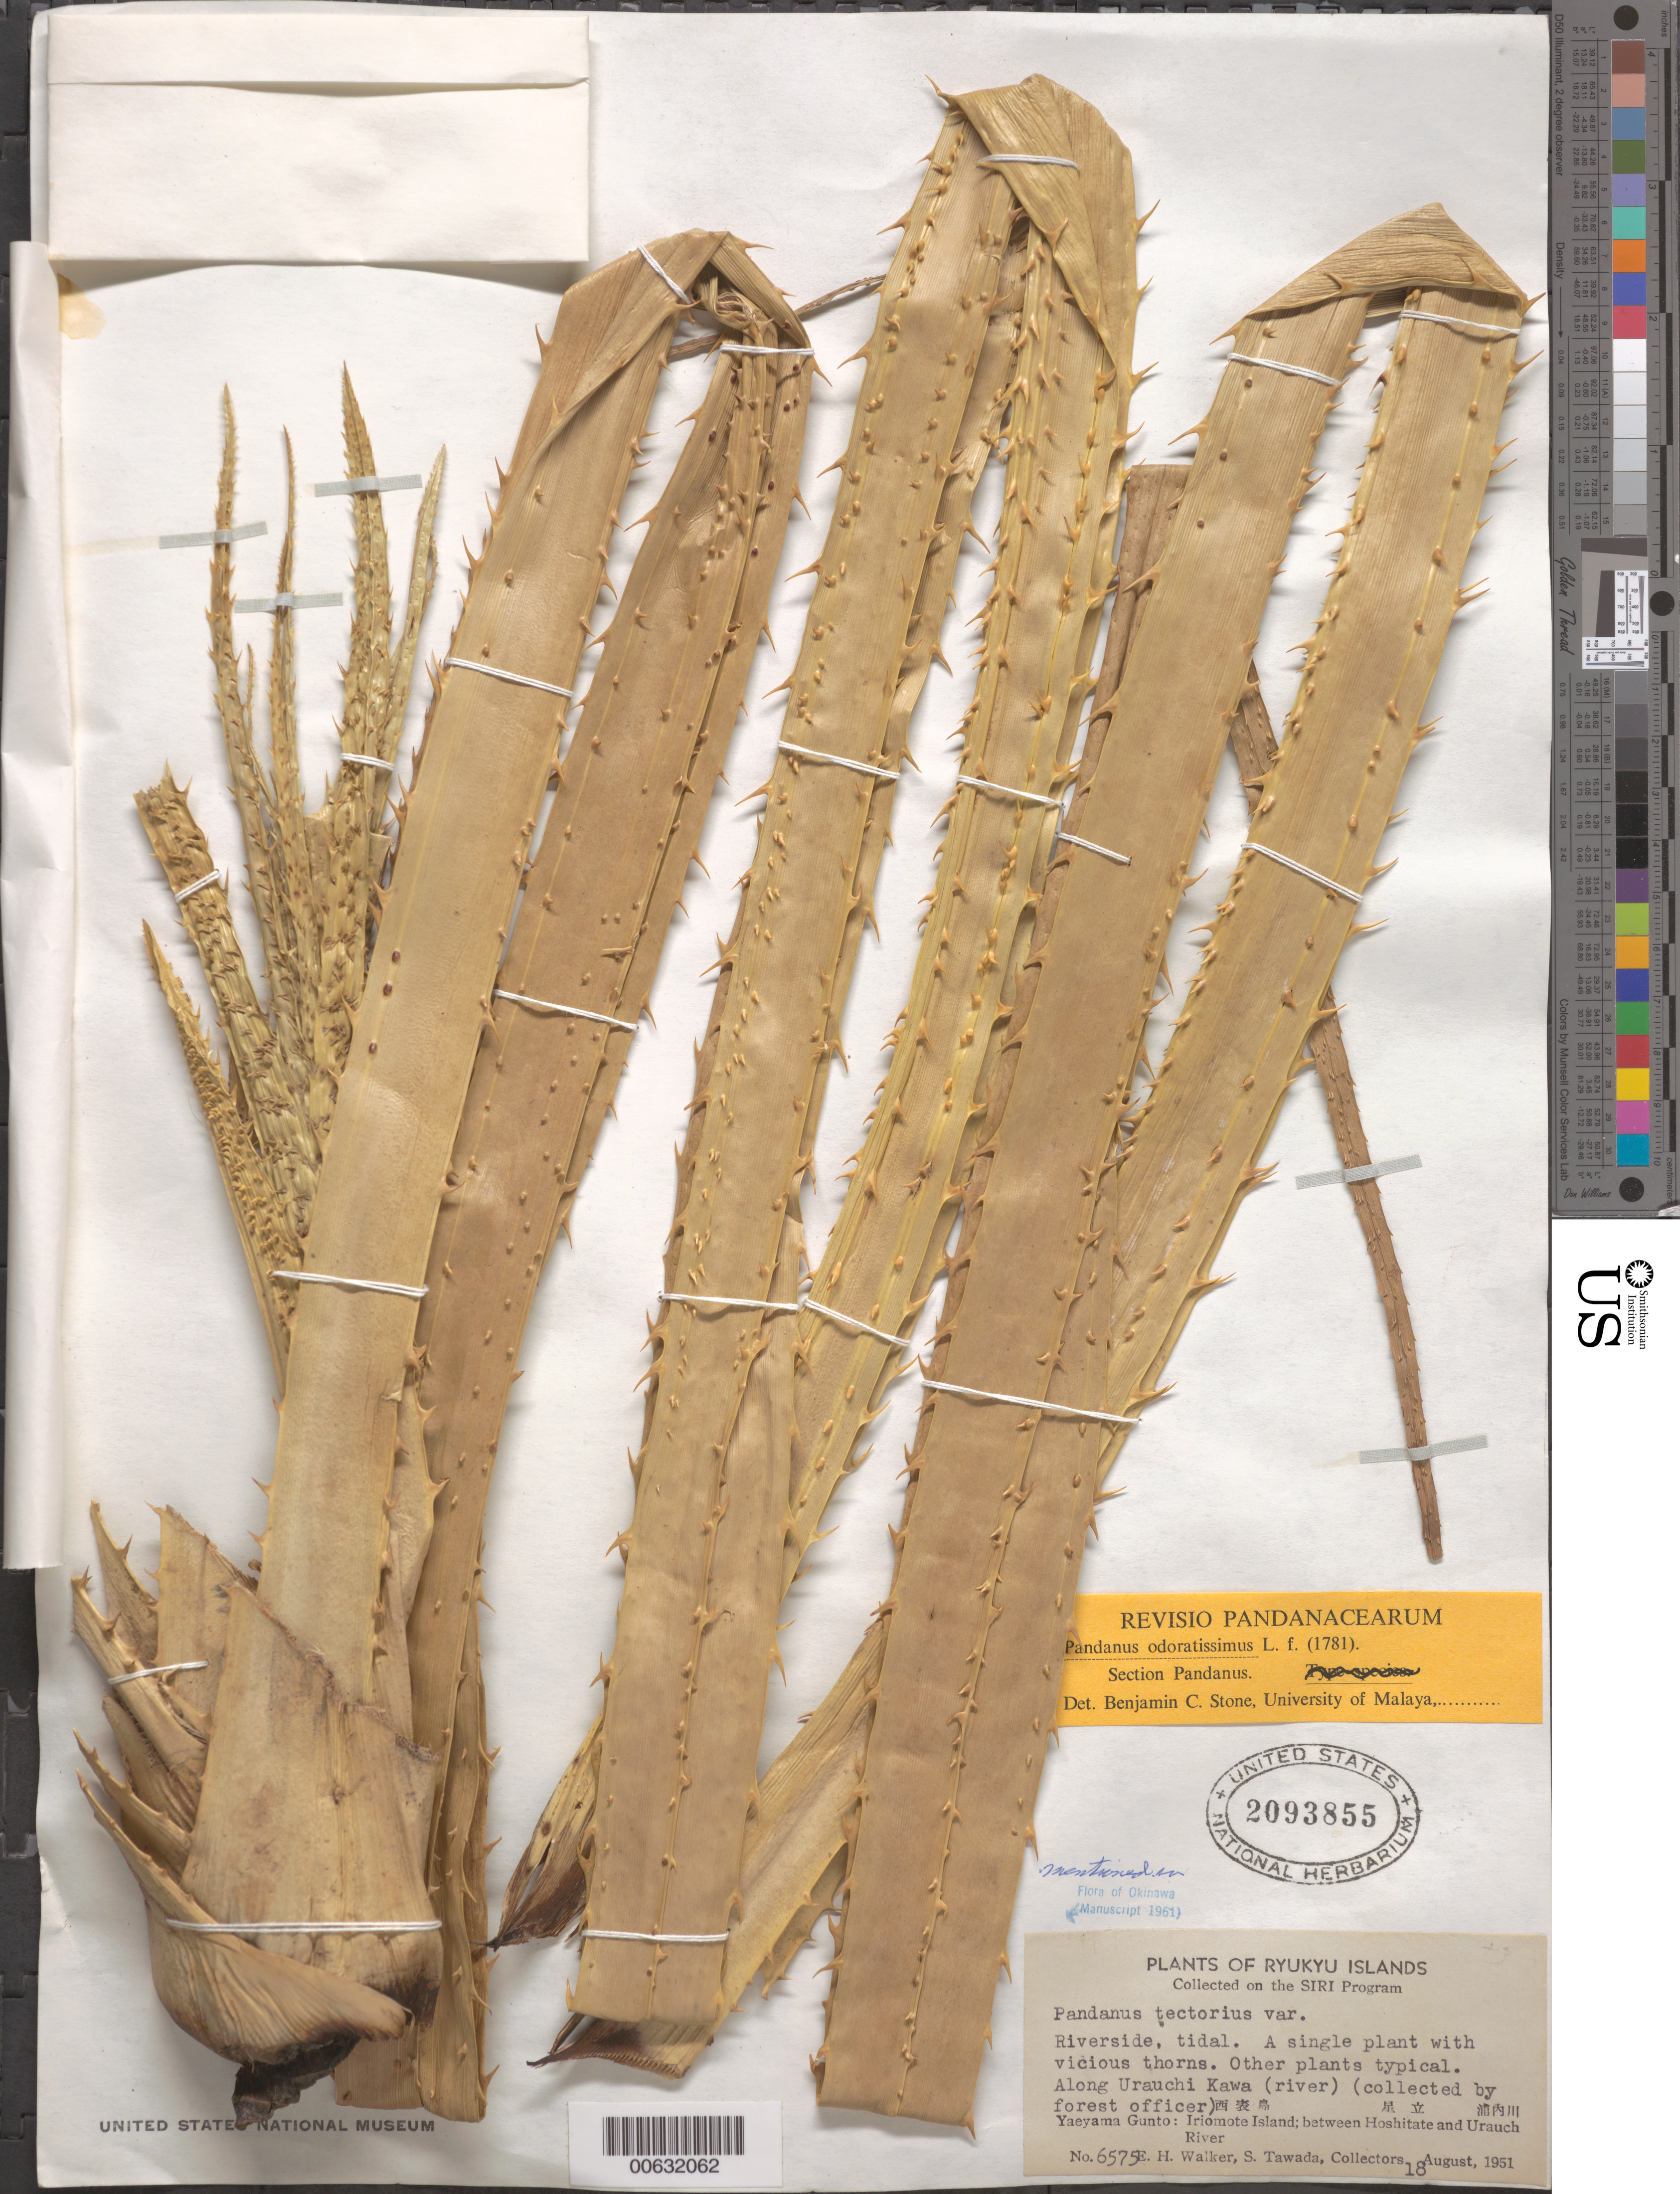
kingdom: Plantae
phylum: Tracheophyta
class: Liliopsida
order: Pandanales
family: Pandanaceae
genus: Pandanus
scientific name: Pandanus odoratissimus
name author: L. f.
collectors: E. H. Walker & S. Tawada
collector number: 6575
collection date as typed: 18 Aug 1951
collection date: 1951-08-18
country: Japan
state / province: Okinawa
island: Iriomote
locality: Along Urauchi Kawa river, Yaeyama Gunto, between Hoshitate and Urauch River. [Sakishima Is.]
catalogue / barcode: US 2093855